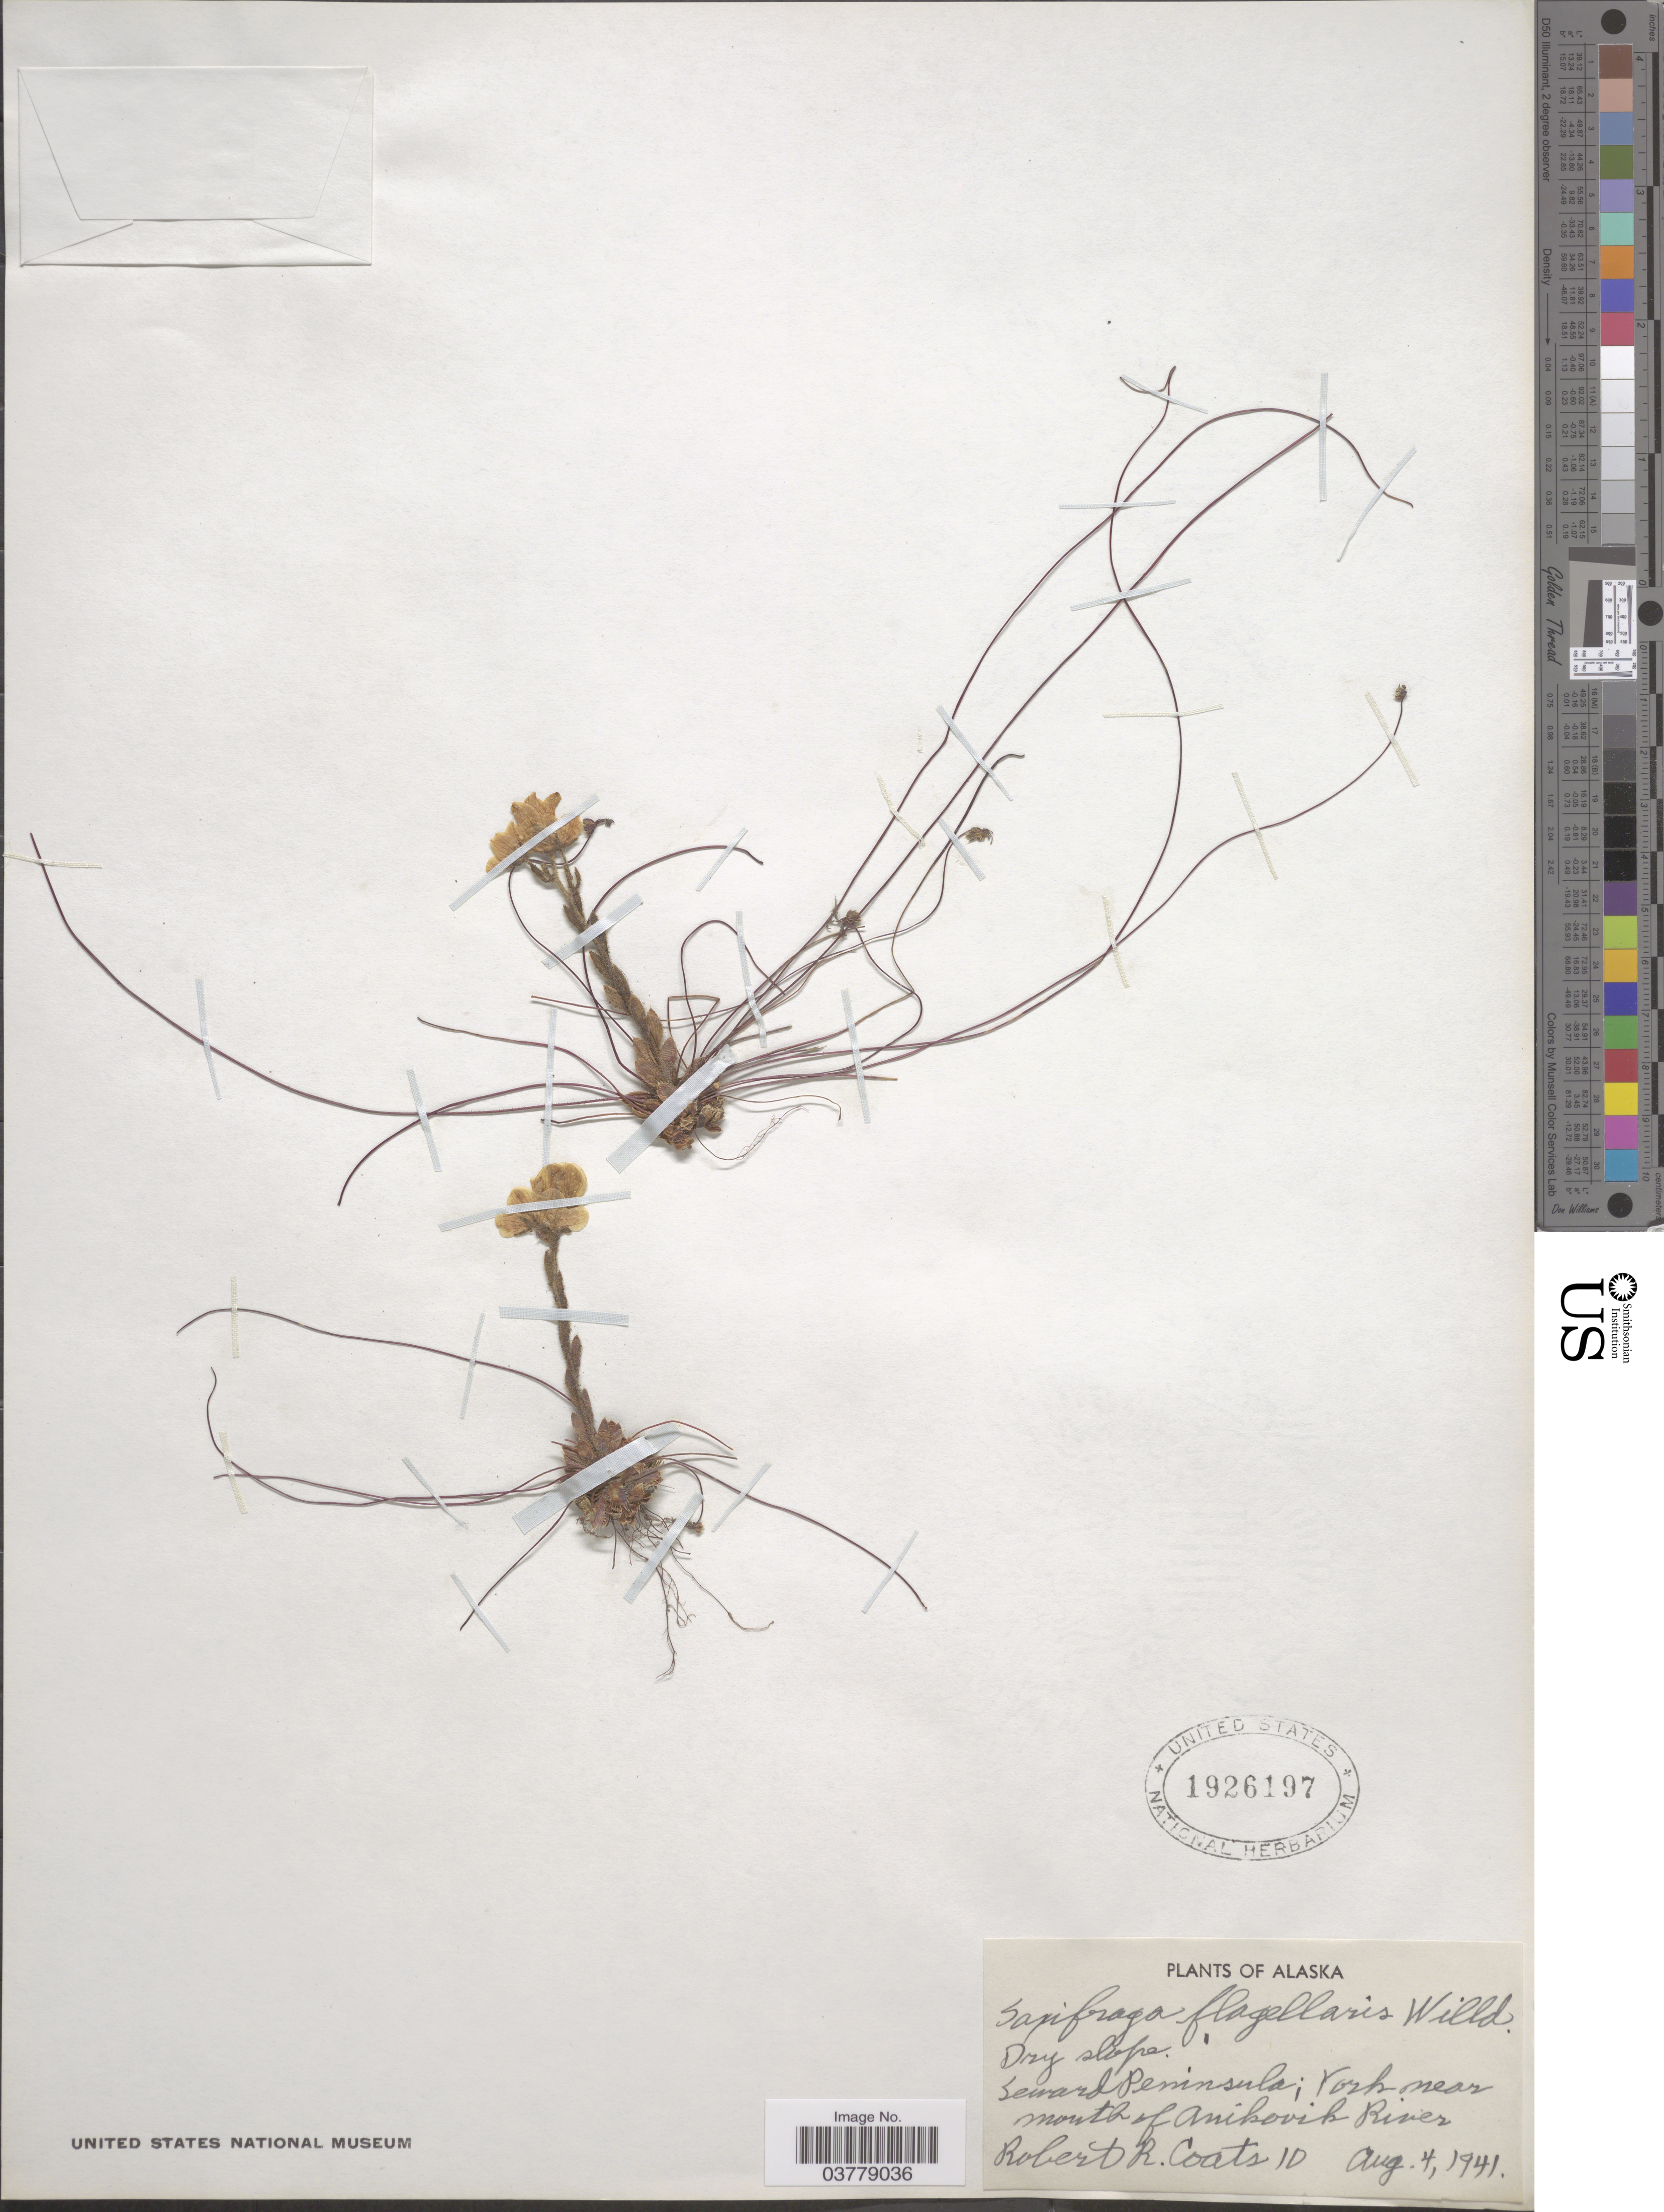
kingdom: Plantae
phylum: Tracheophyta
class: Magnoliopsida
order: Saxifragales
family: Saxifragaceae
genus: Saxifraga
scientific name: Saxifraga flagellaris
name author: Willd. ex Sternb.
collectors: R. Coats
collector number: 10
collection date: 1941-08-04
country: United States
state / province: Alaska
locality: Seward Peninsula; York near mouth of Anikovik River.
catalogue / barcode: US 1926197